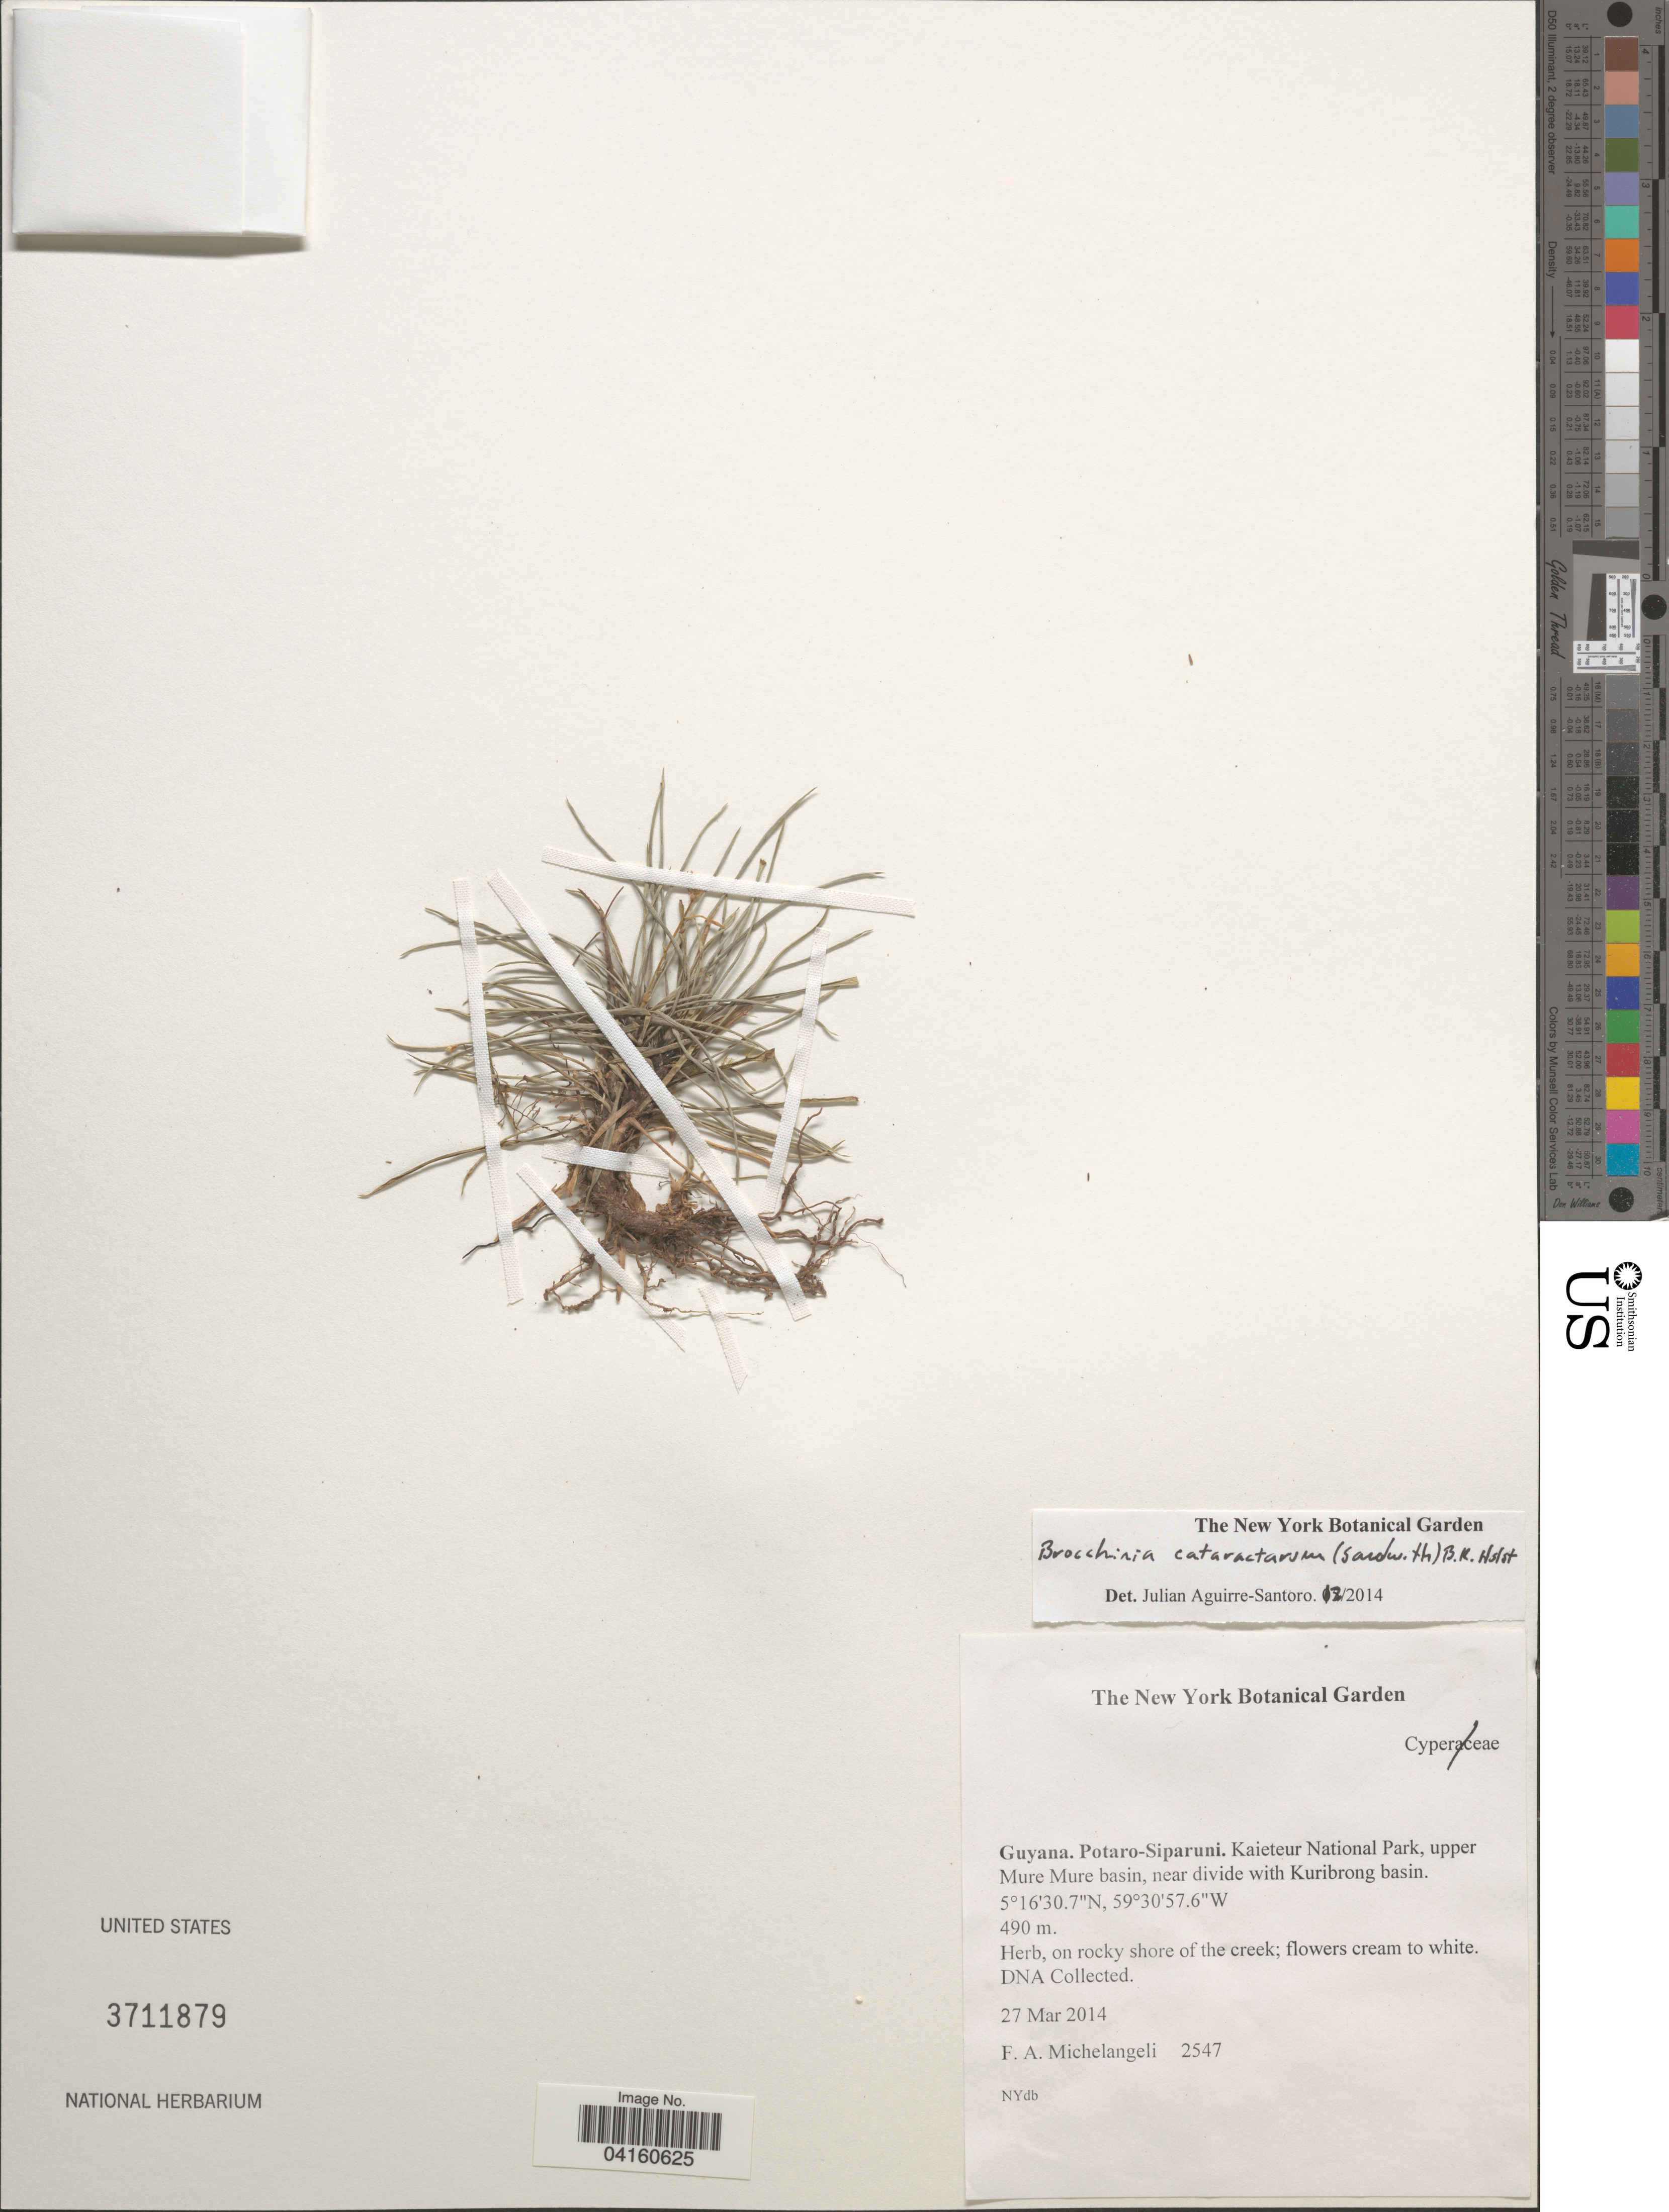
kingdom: Plantae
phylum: Tracheophyta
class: Liliopsida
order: Poales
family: Bromeliaceae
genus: Brocchinia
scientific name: Brocchinia cataractarum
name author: (Sandwith) B. Holst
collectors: F. A. Michelangeli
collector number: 2547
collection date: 2014-03-27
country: Guyana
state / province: Potaro-Siparuni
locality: Kaieteur National Park, upper Mure Mure basin, near divide with Kuribrong basin.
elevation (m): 490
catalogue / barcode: US 3711879